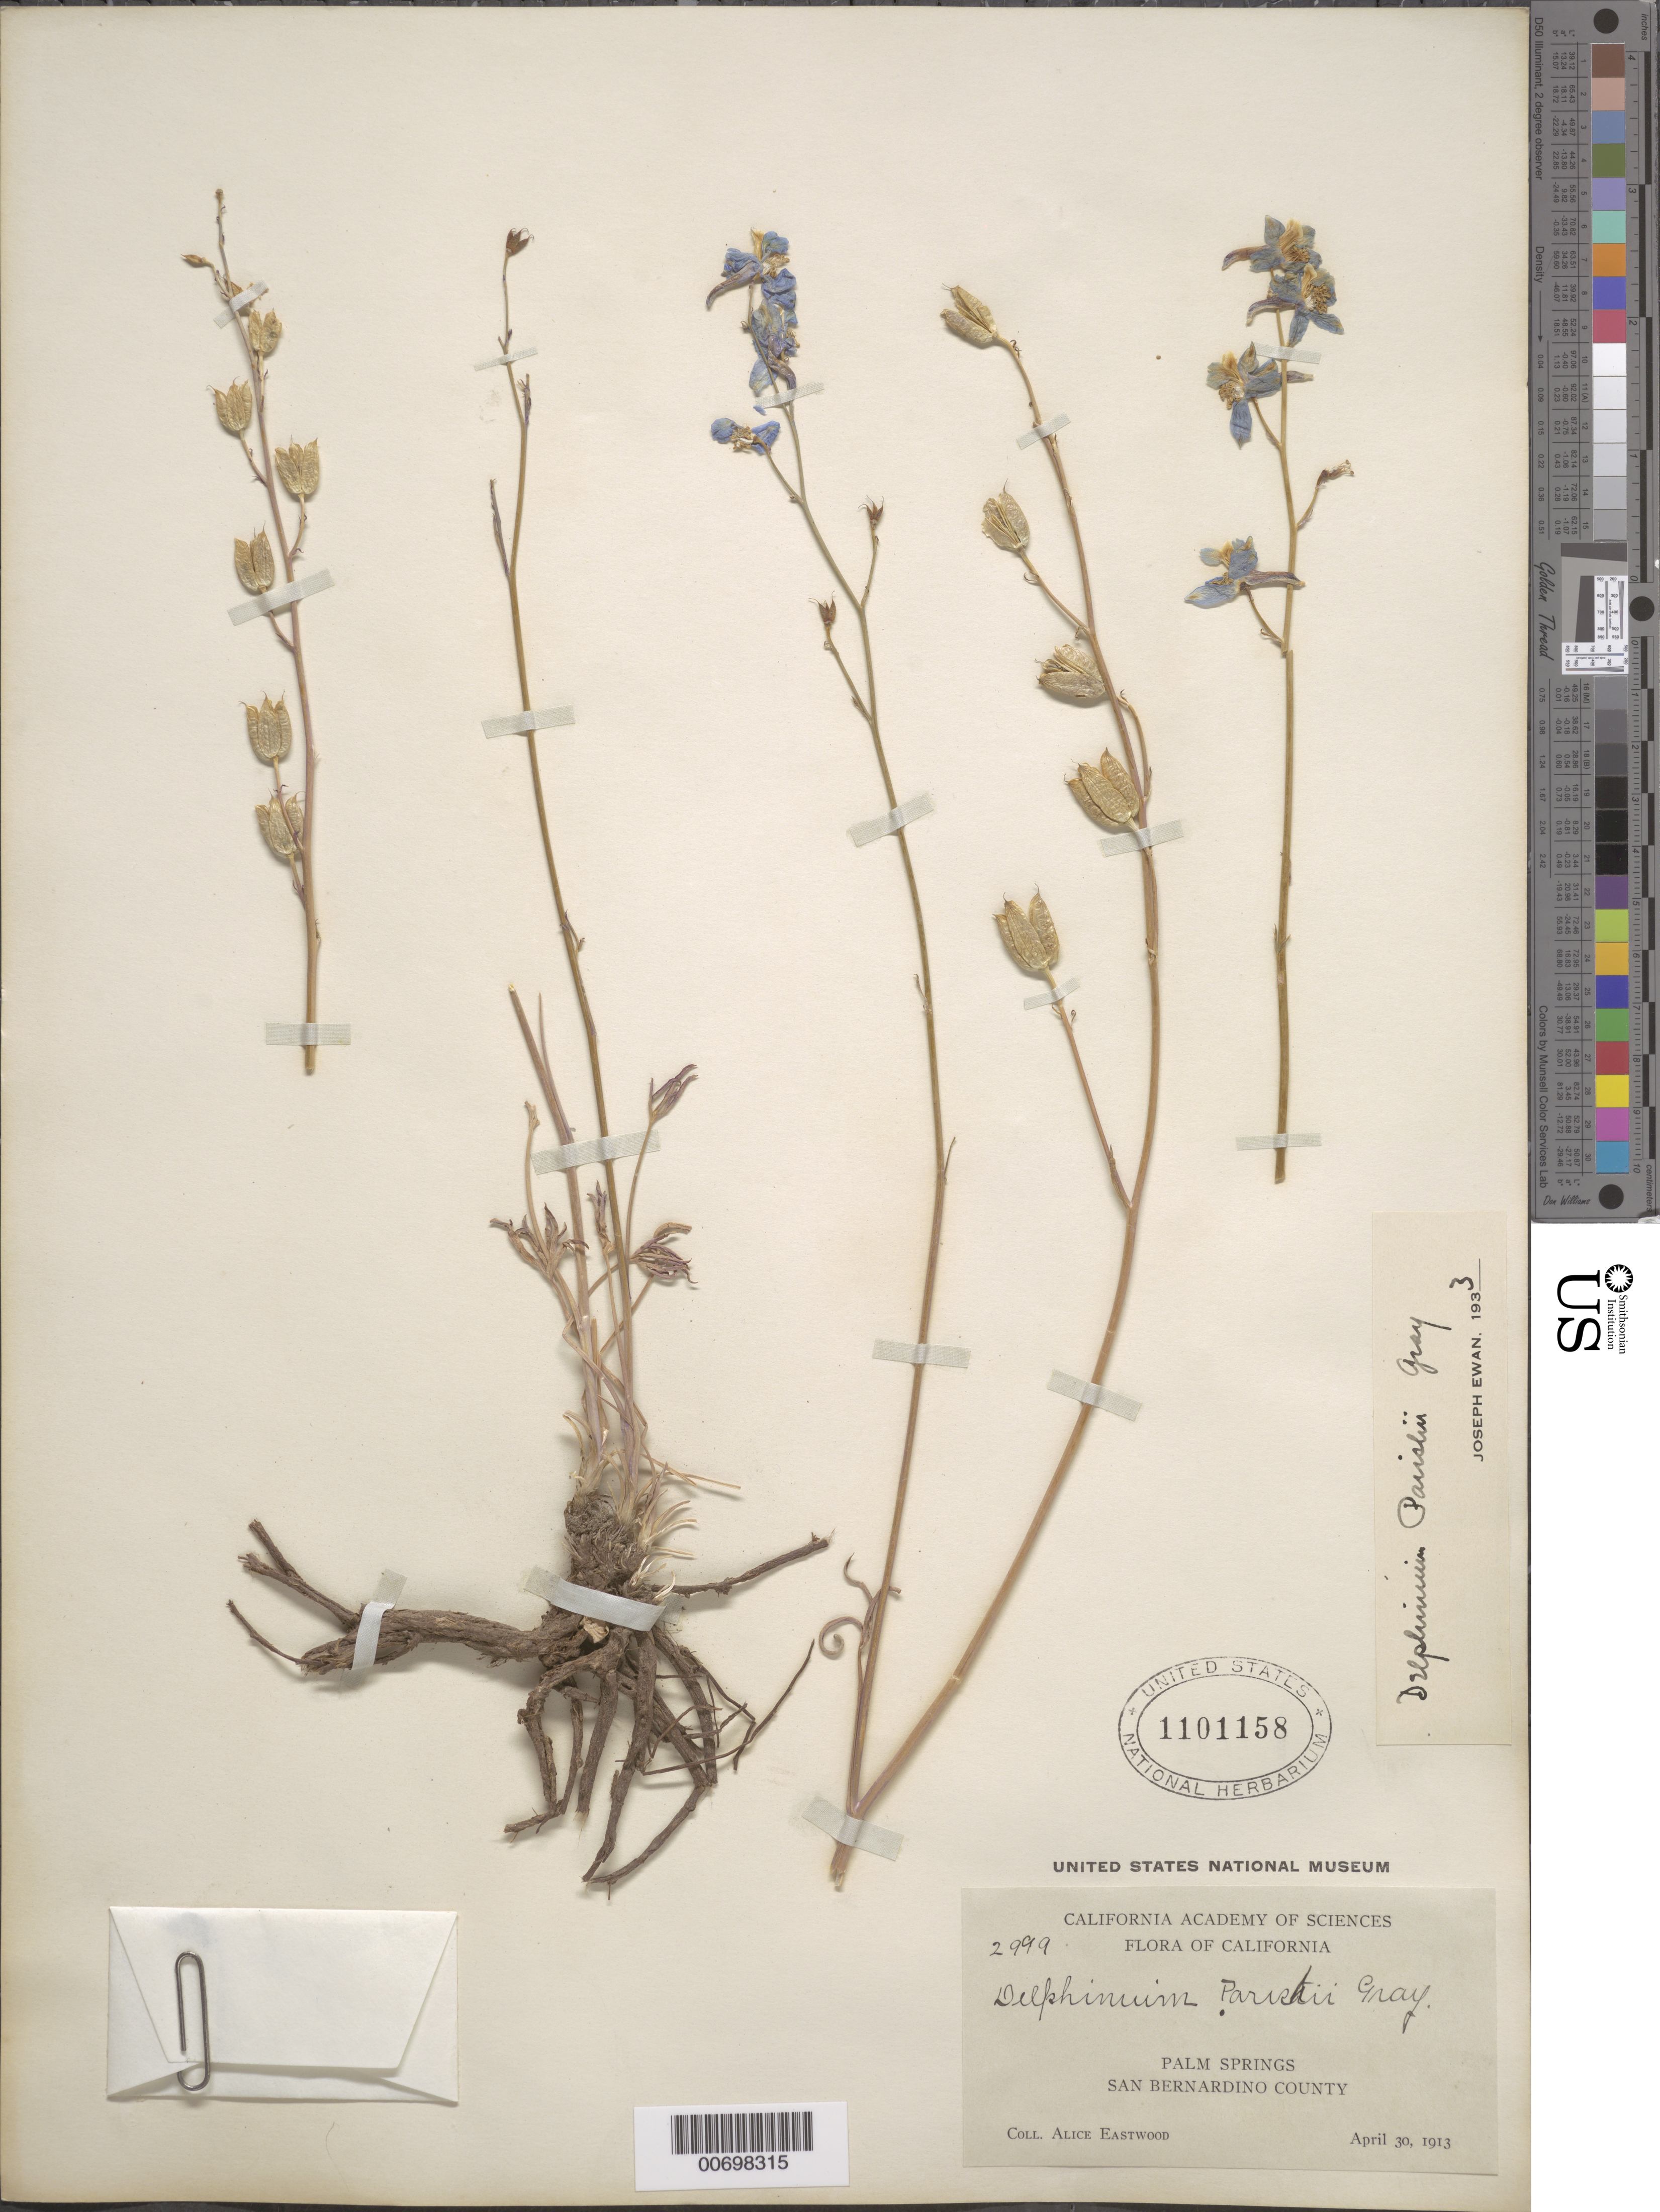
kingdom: Plantae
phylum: Tracheophyta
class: Magnoliopsida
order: Ranunculales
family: Ranunculaceae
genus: Delphinium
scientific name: Delphinium parishii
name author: A. Gray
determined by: Ewan, J. A.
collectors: A. Eastwood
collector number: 2999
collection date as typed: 30 Apr 1913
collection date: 1913-04-30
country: United States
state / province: California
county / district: Riverside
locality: Palm Springs.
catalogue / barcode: US 1101158